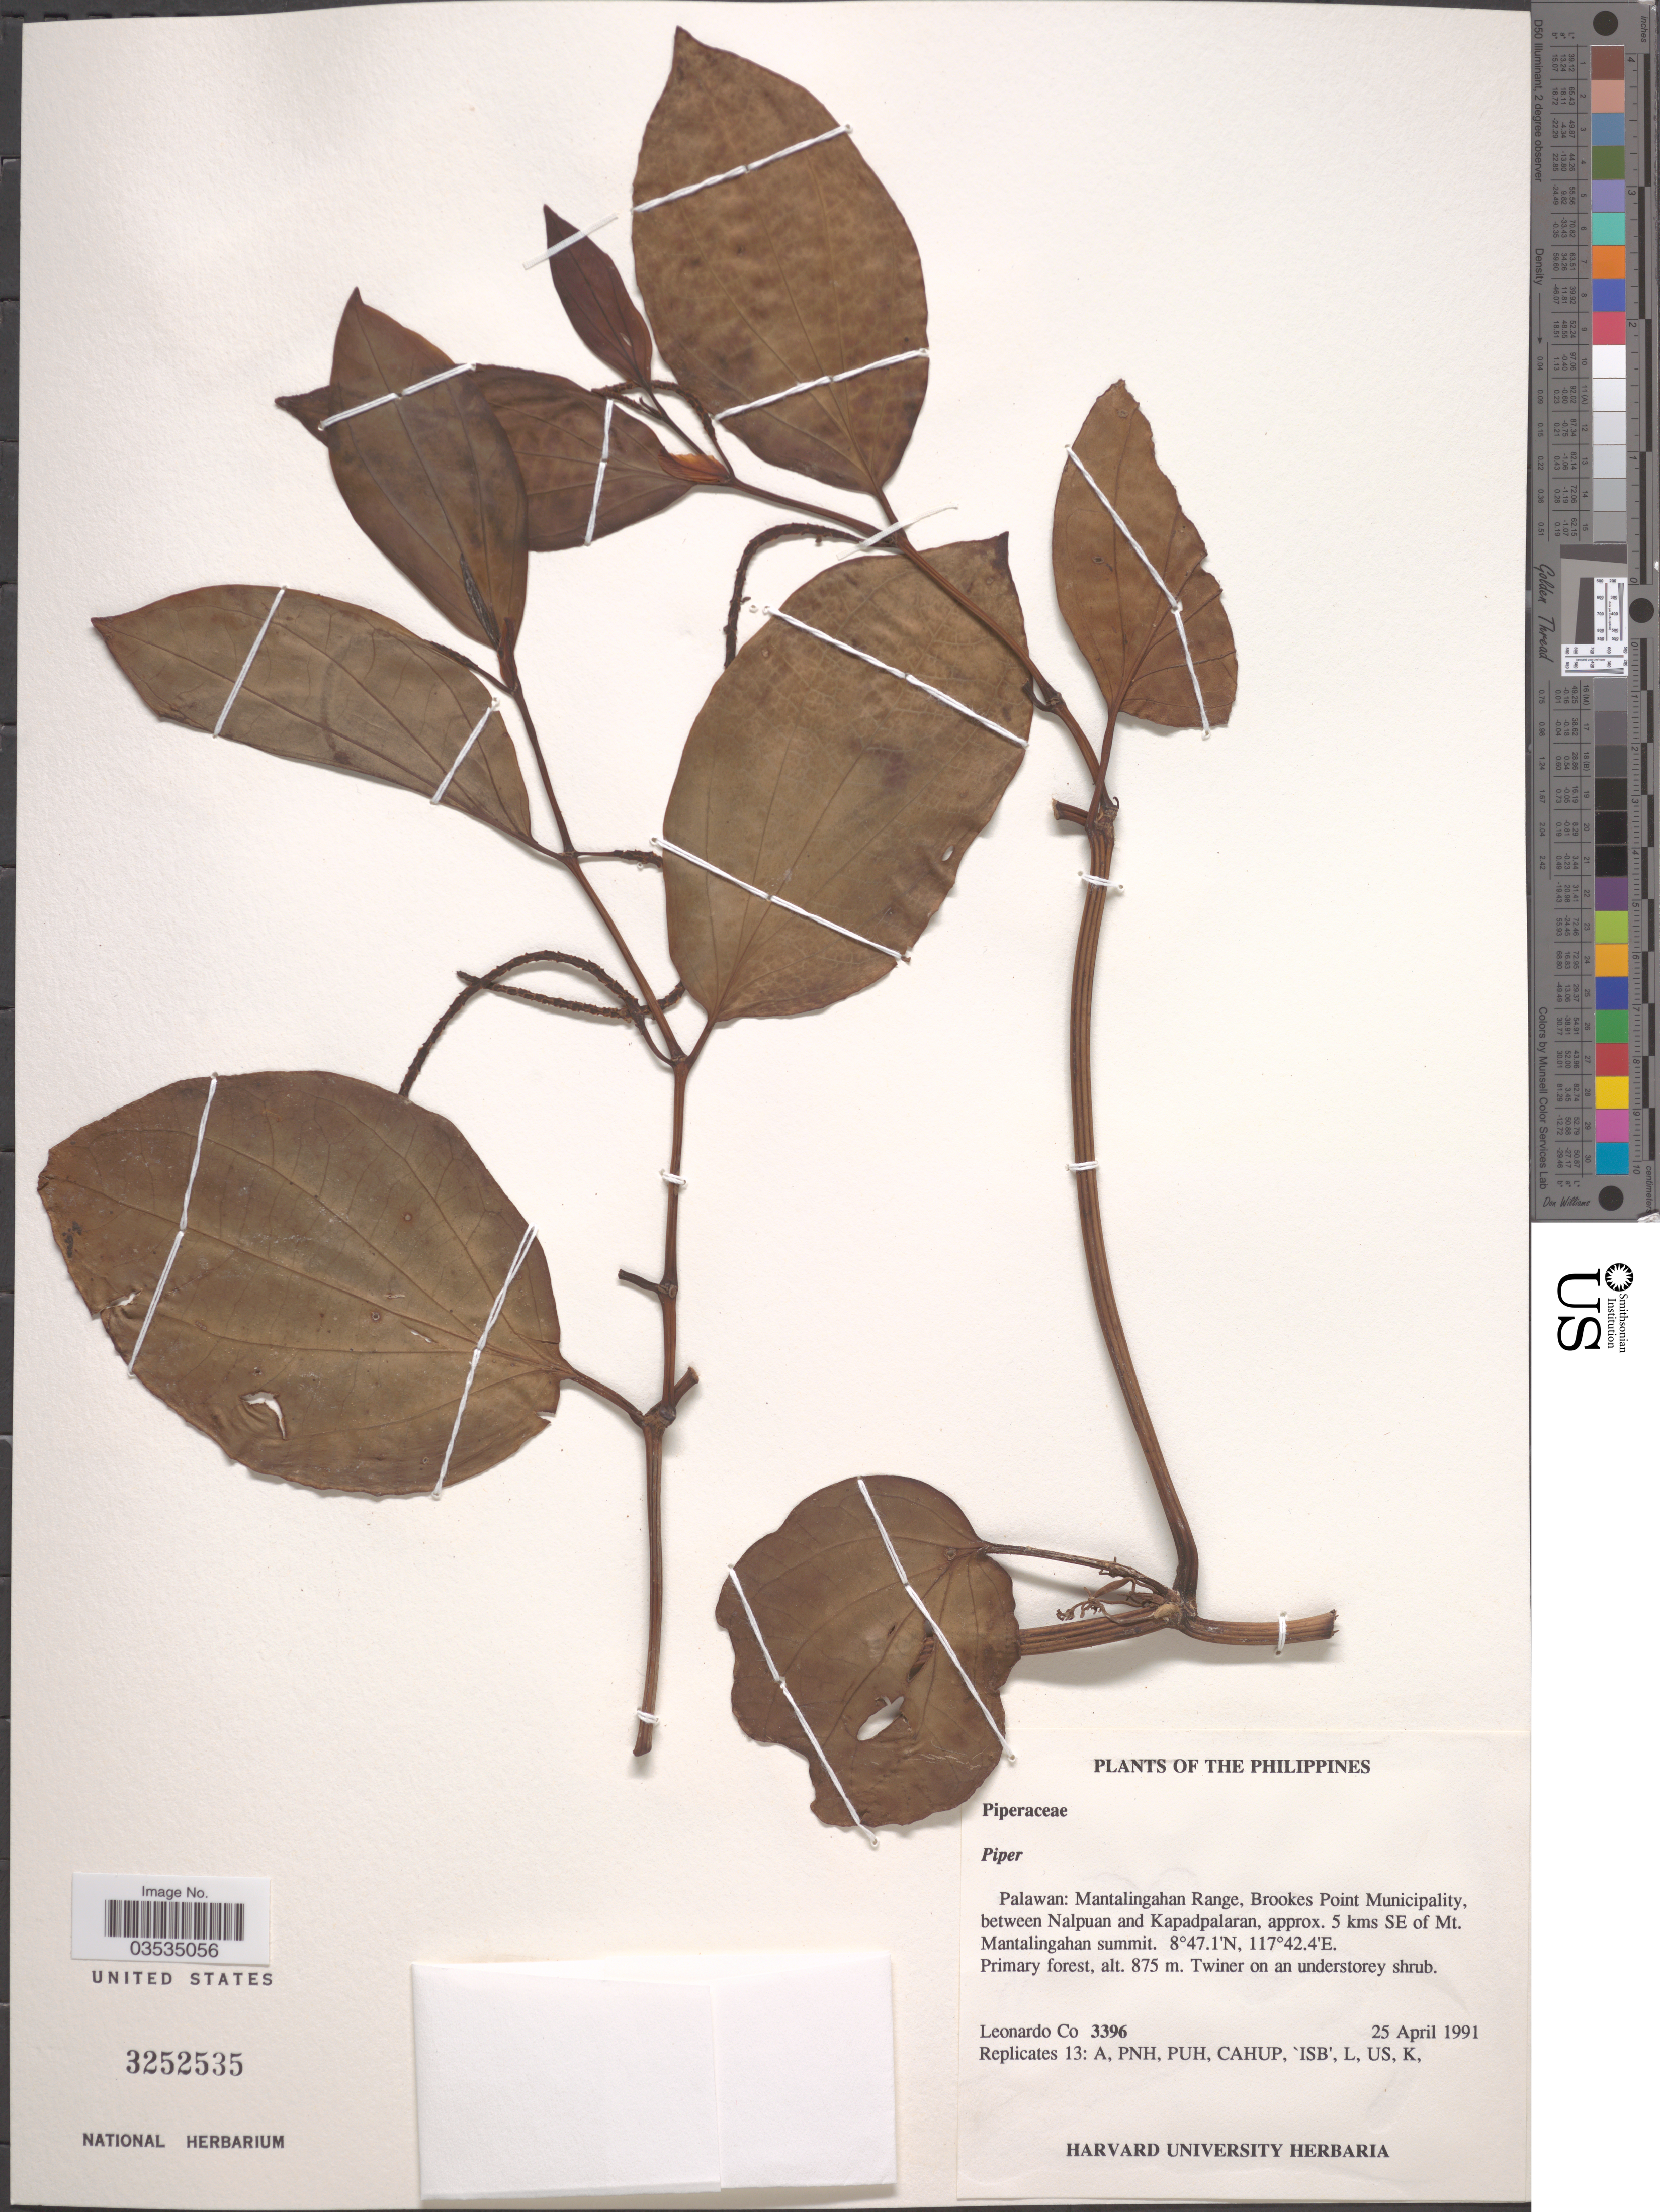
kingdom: Plantae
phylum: Tracheophyta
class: Magnoliopsida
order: Piperales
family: Piperaceae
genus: Piper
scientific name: Piper sp.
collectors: L. Co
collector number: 3396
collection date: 1991-04-25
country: Philippines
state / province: Mimaropa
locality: Palawan: Mantalingahan Range, Brookes Point Municipality, between Nalpuan and Kapadpalaran, approx. 5 kms SE of Mt. Mantalingahan summit.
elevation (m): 875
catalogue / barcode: US 3252535